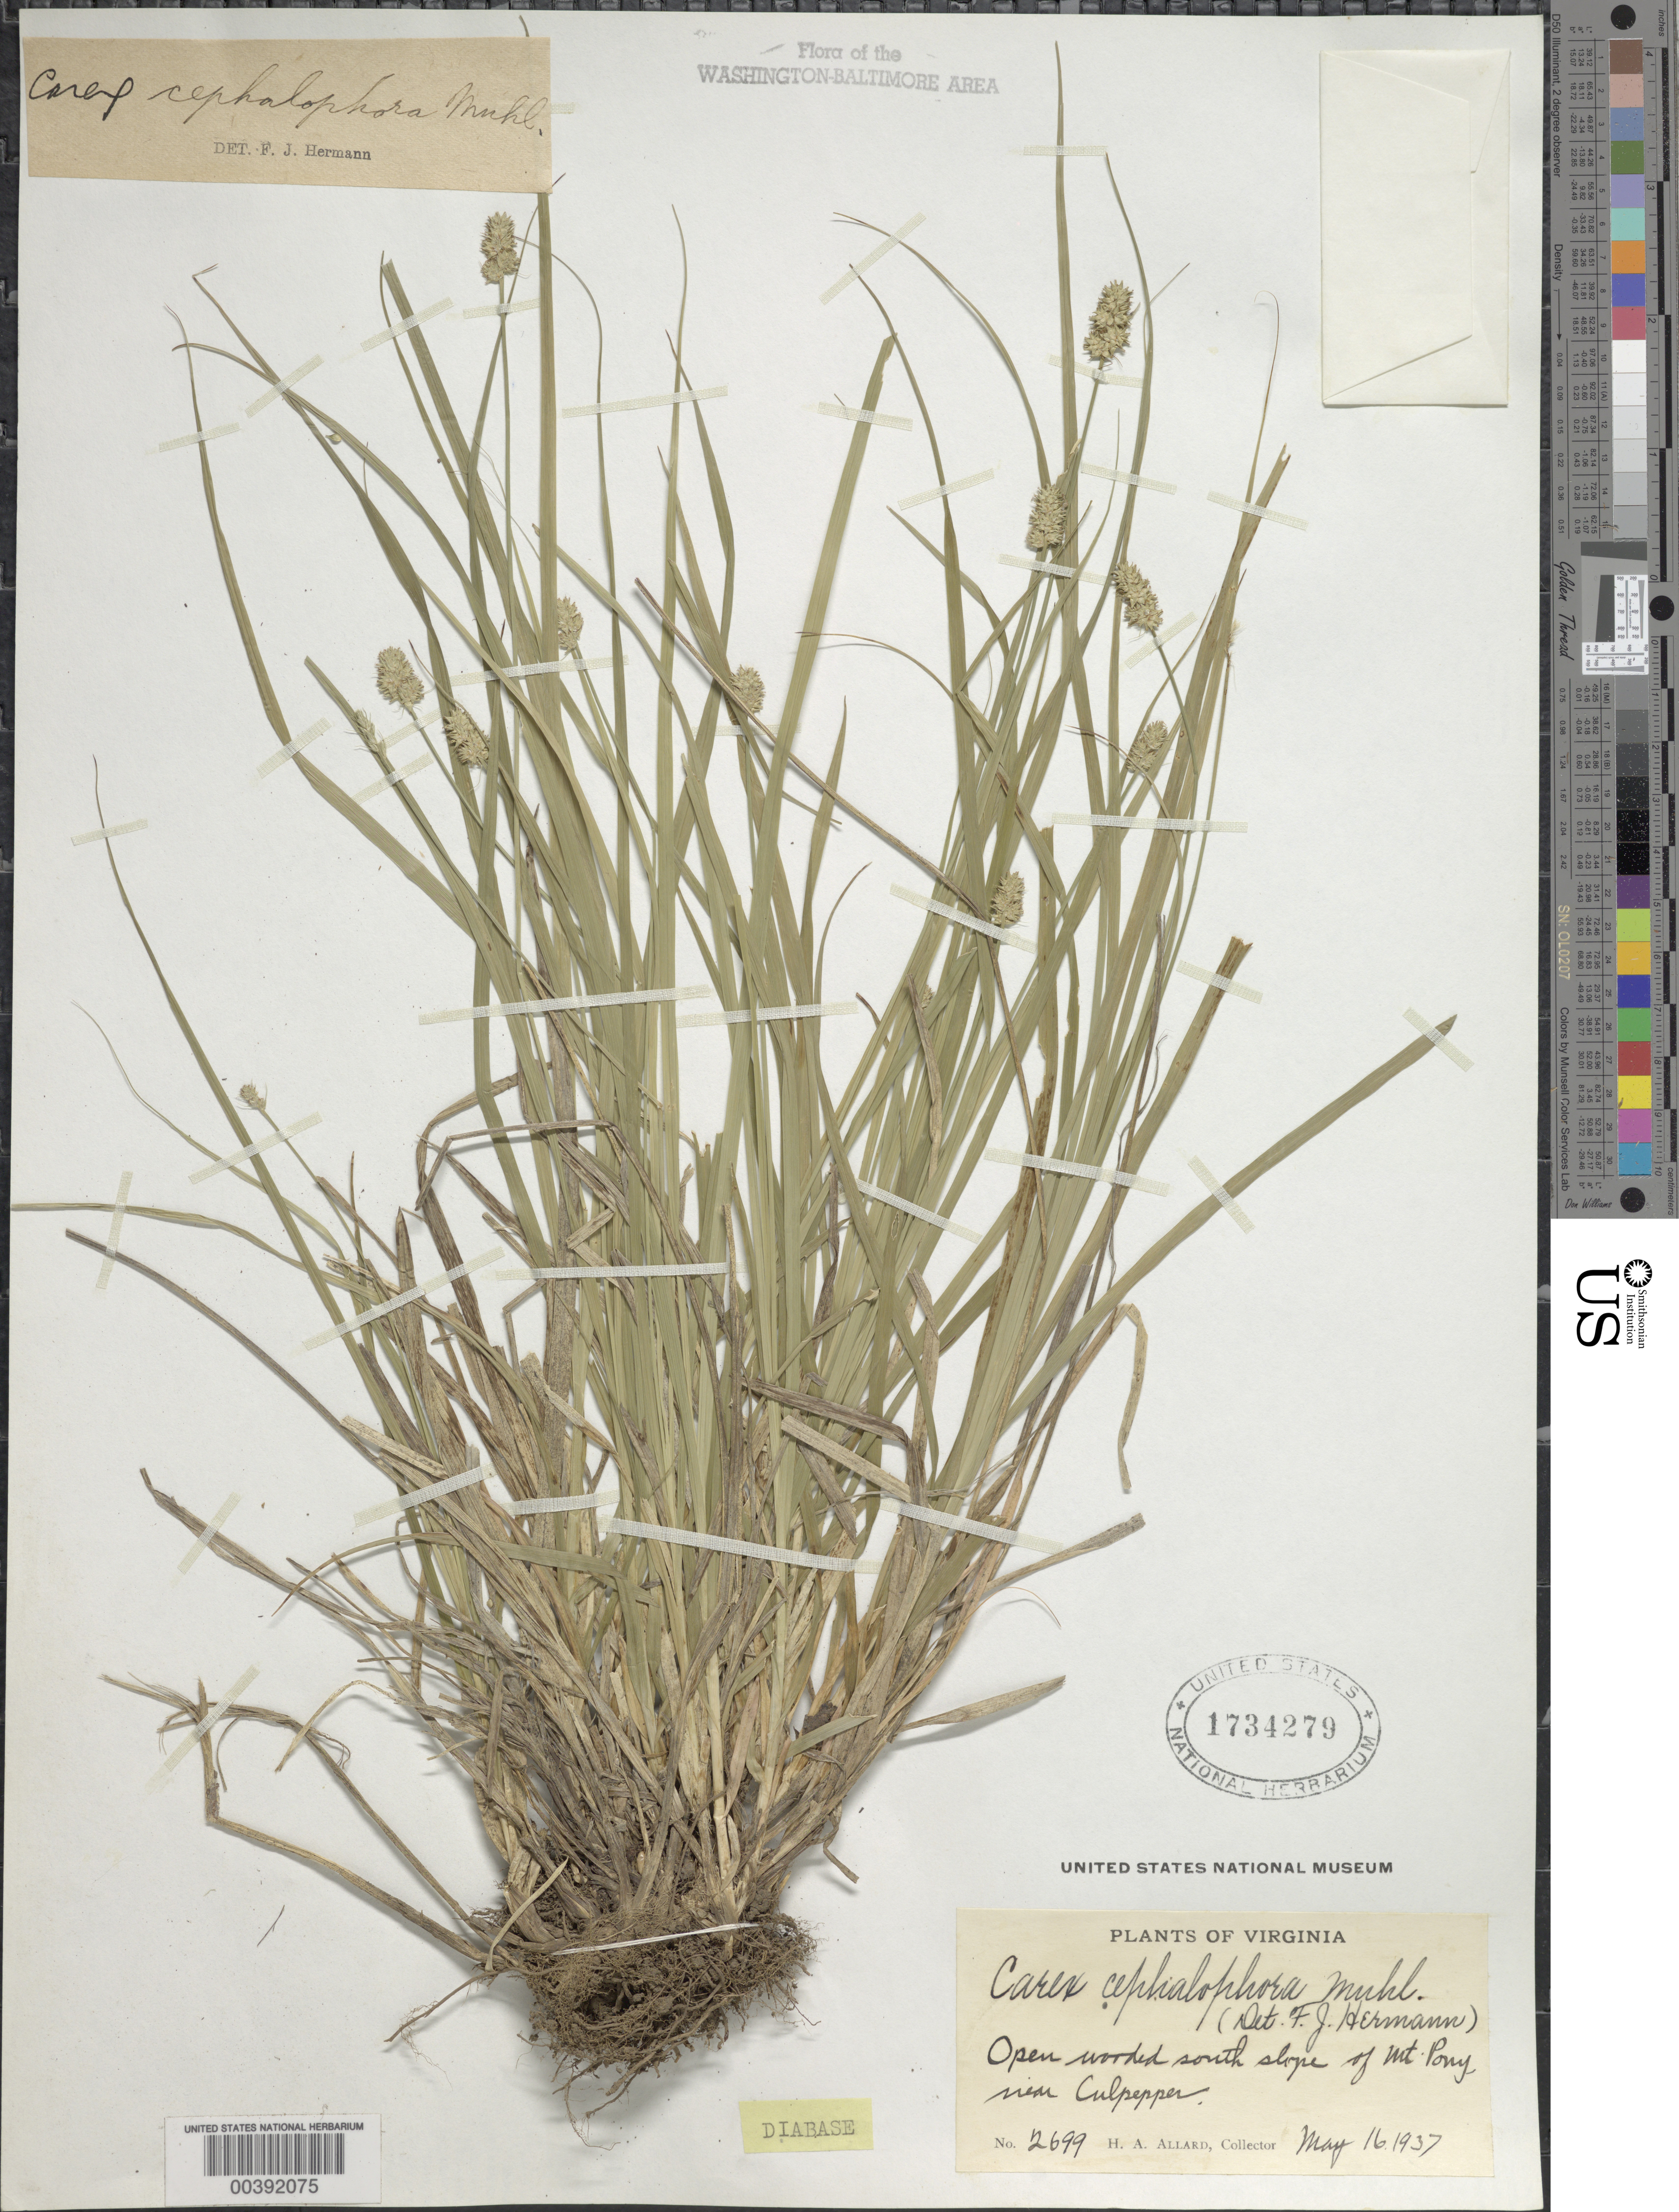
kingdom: Plantae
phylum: Tracheophyta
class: Liliopsida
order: Poales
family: Cyperaceae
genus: Carex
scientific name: Carex cephalophora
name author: Muhl. ex Willd.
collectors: H. A. Allard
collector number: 2699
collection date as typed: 16 May 1937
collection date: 1937-05-16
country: United States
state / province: Virginia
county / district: Culpeper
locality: Mt. Pony, S of Culpepper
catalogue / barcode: US 1734279